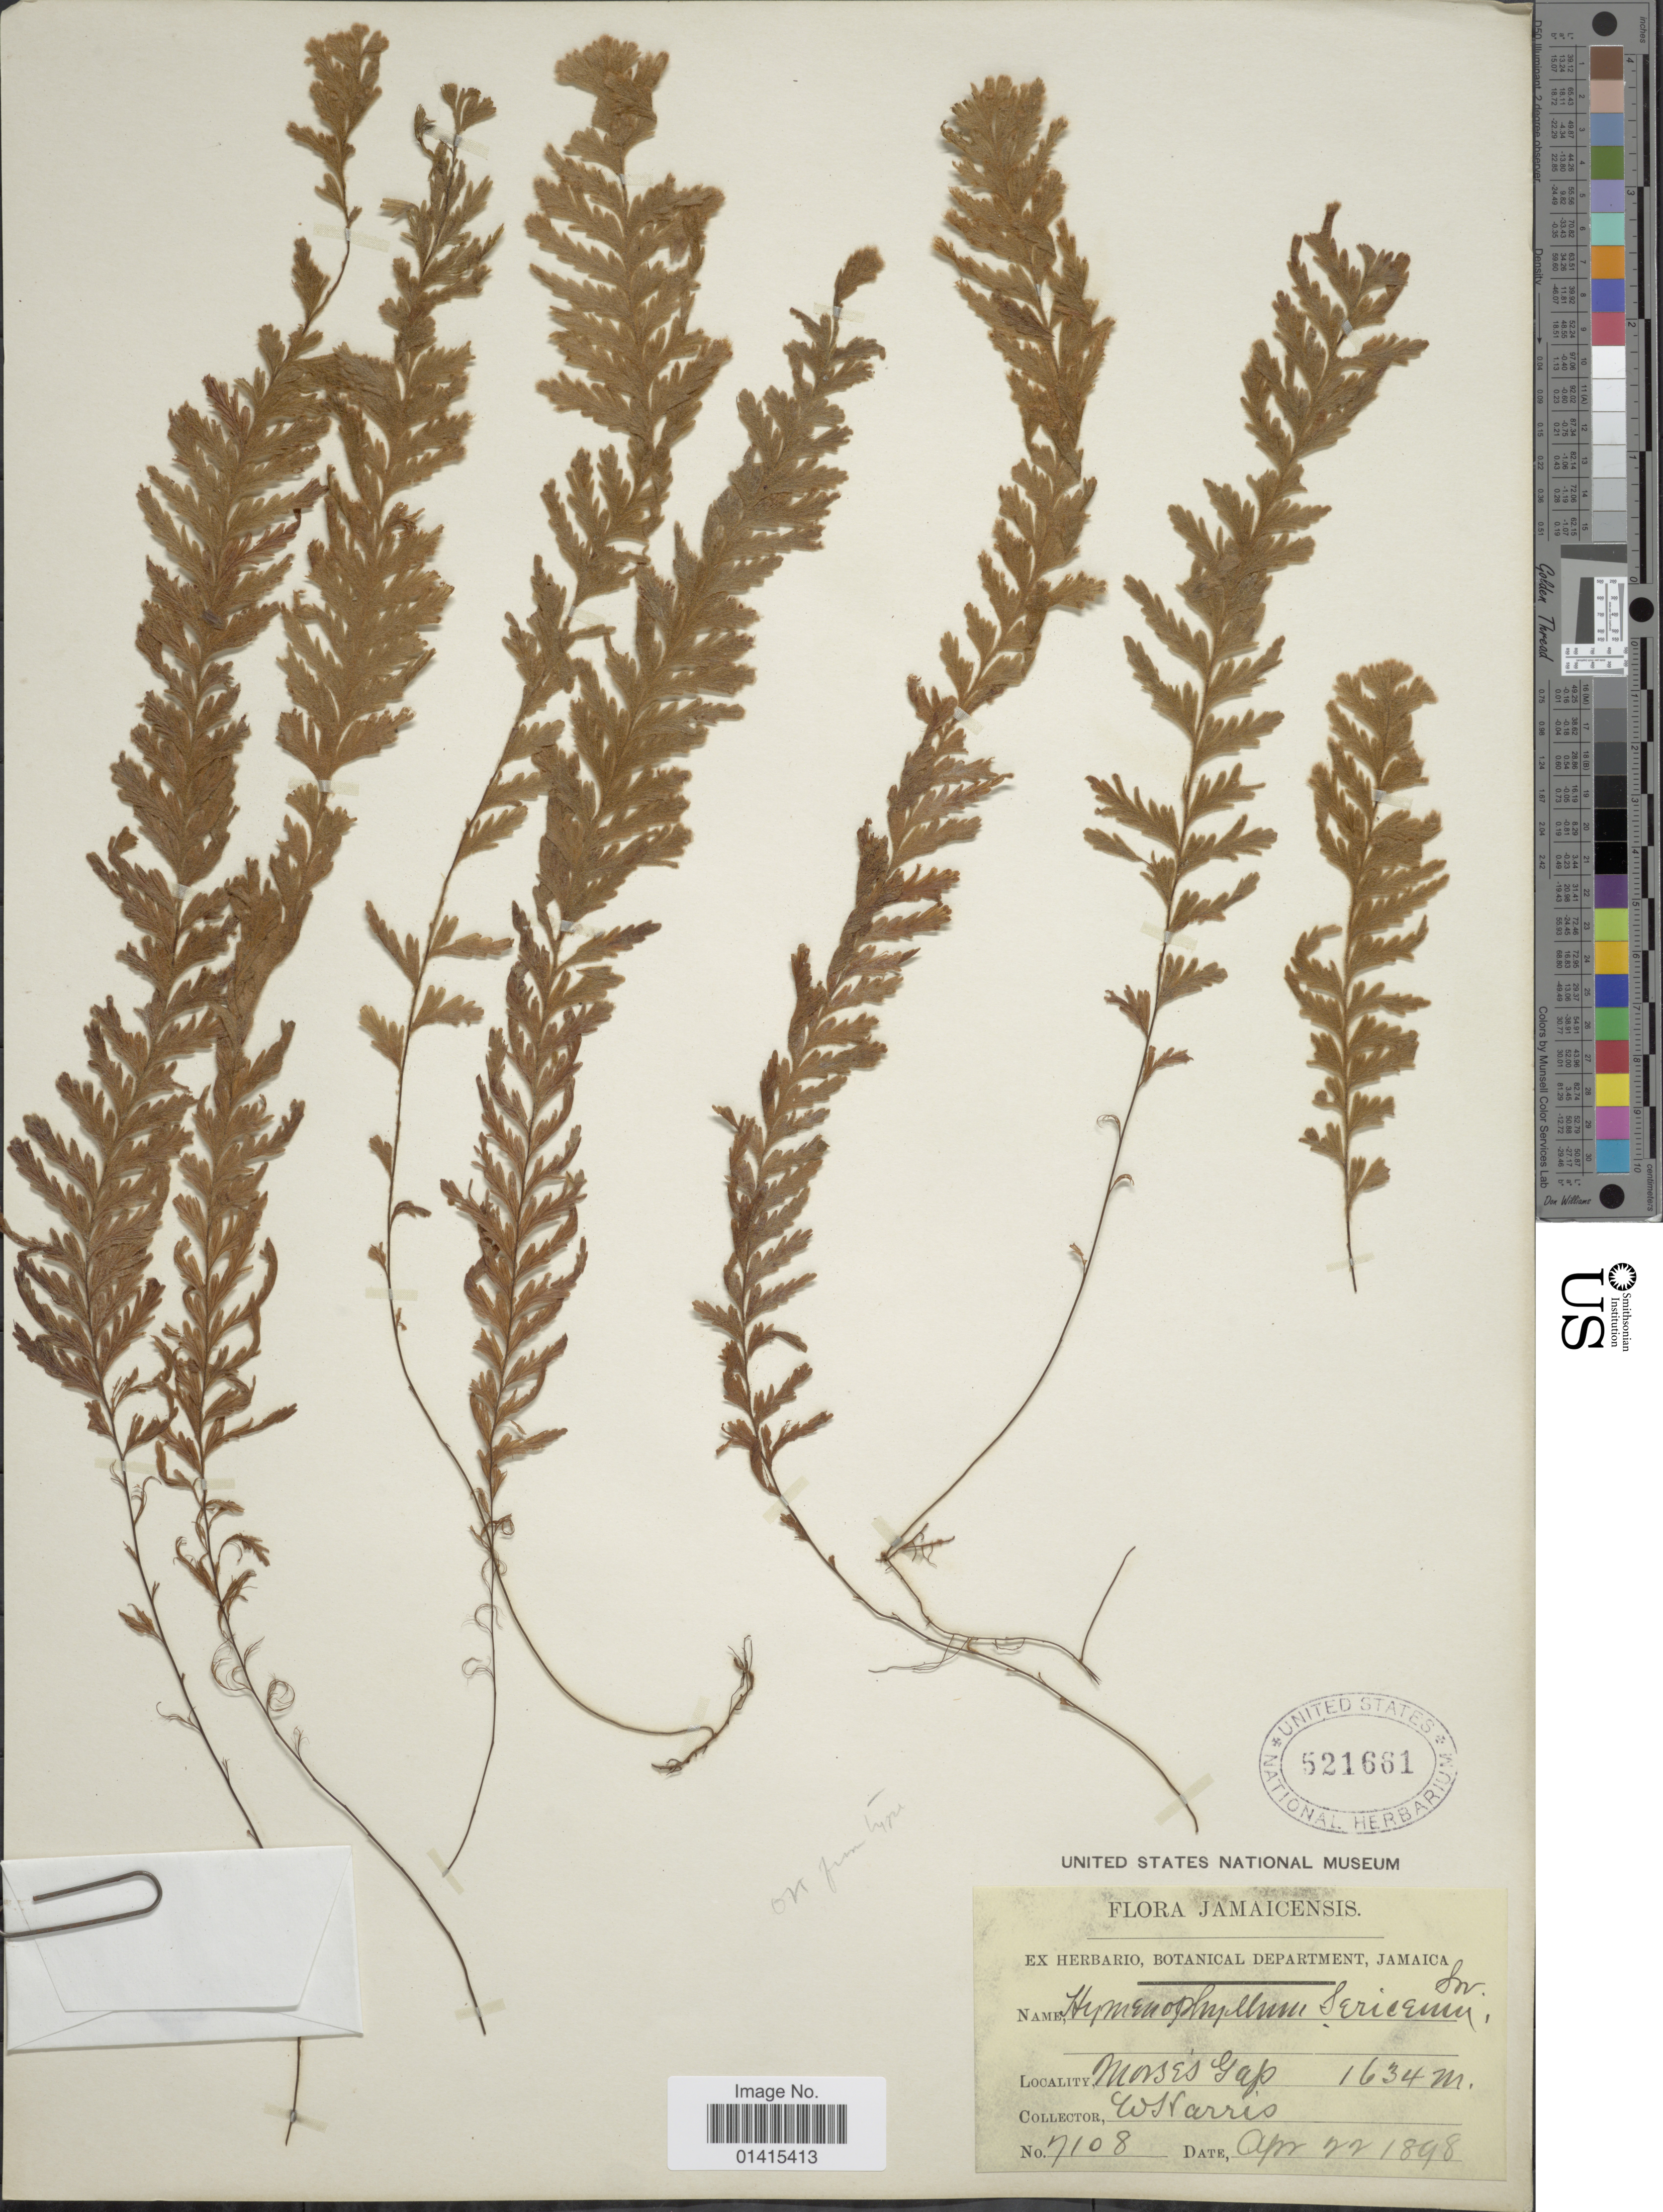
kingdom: Plantae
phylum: Tracheophyta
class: Polypodiopsida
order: Hymenophyllales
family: Hymenophyllaceae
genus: Hymenophyllum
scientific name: Hymenophyllum sericeum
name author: Sw. in Schrad.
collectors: W. Harris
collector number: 7108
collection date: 1898-04-22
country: Jamaica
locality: Morse's Gap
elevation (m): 1634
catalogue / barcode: US 521661